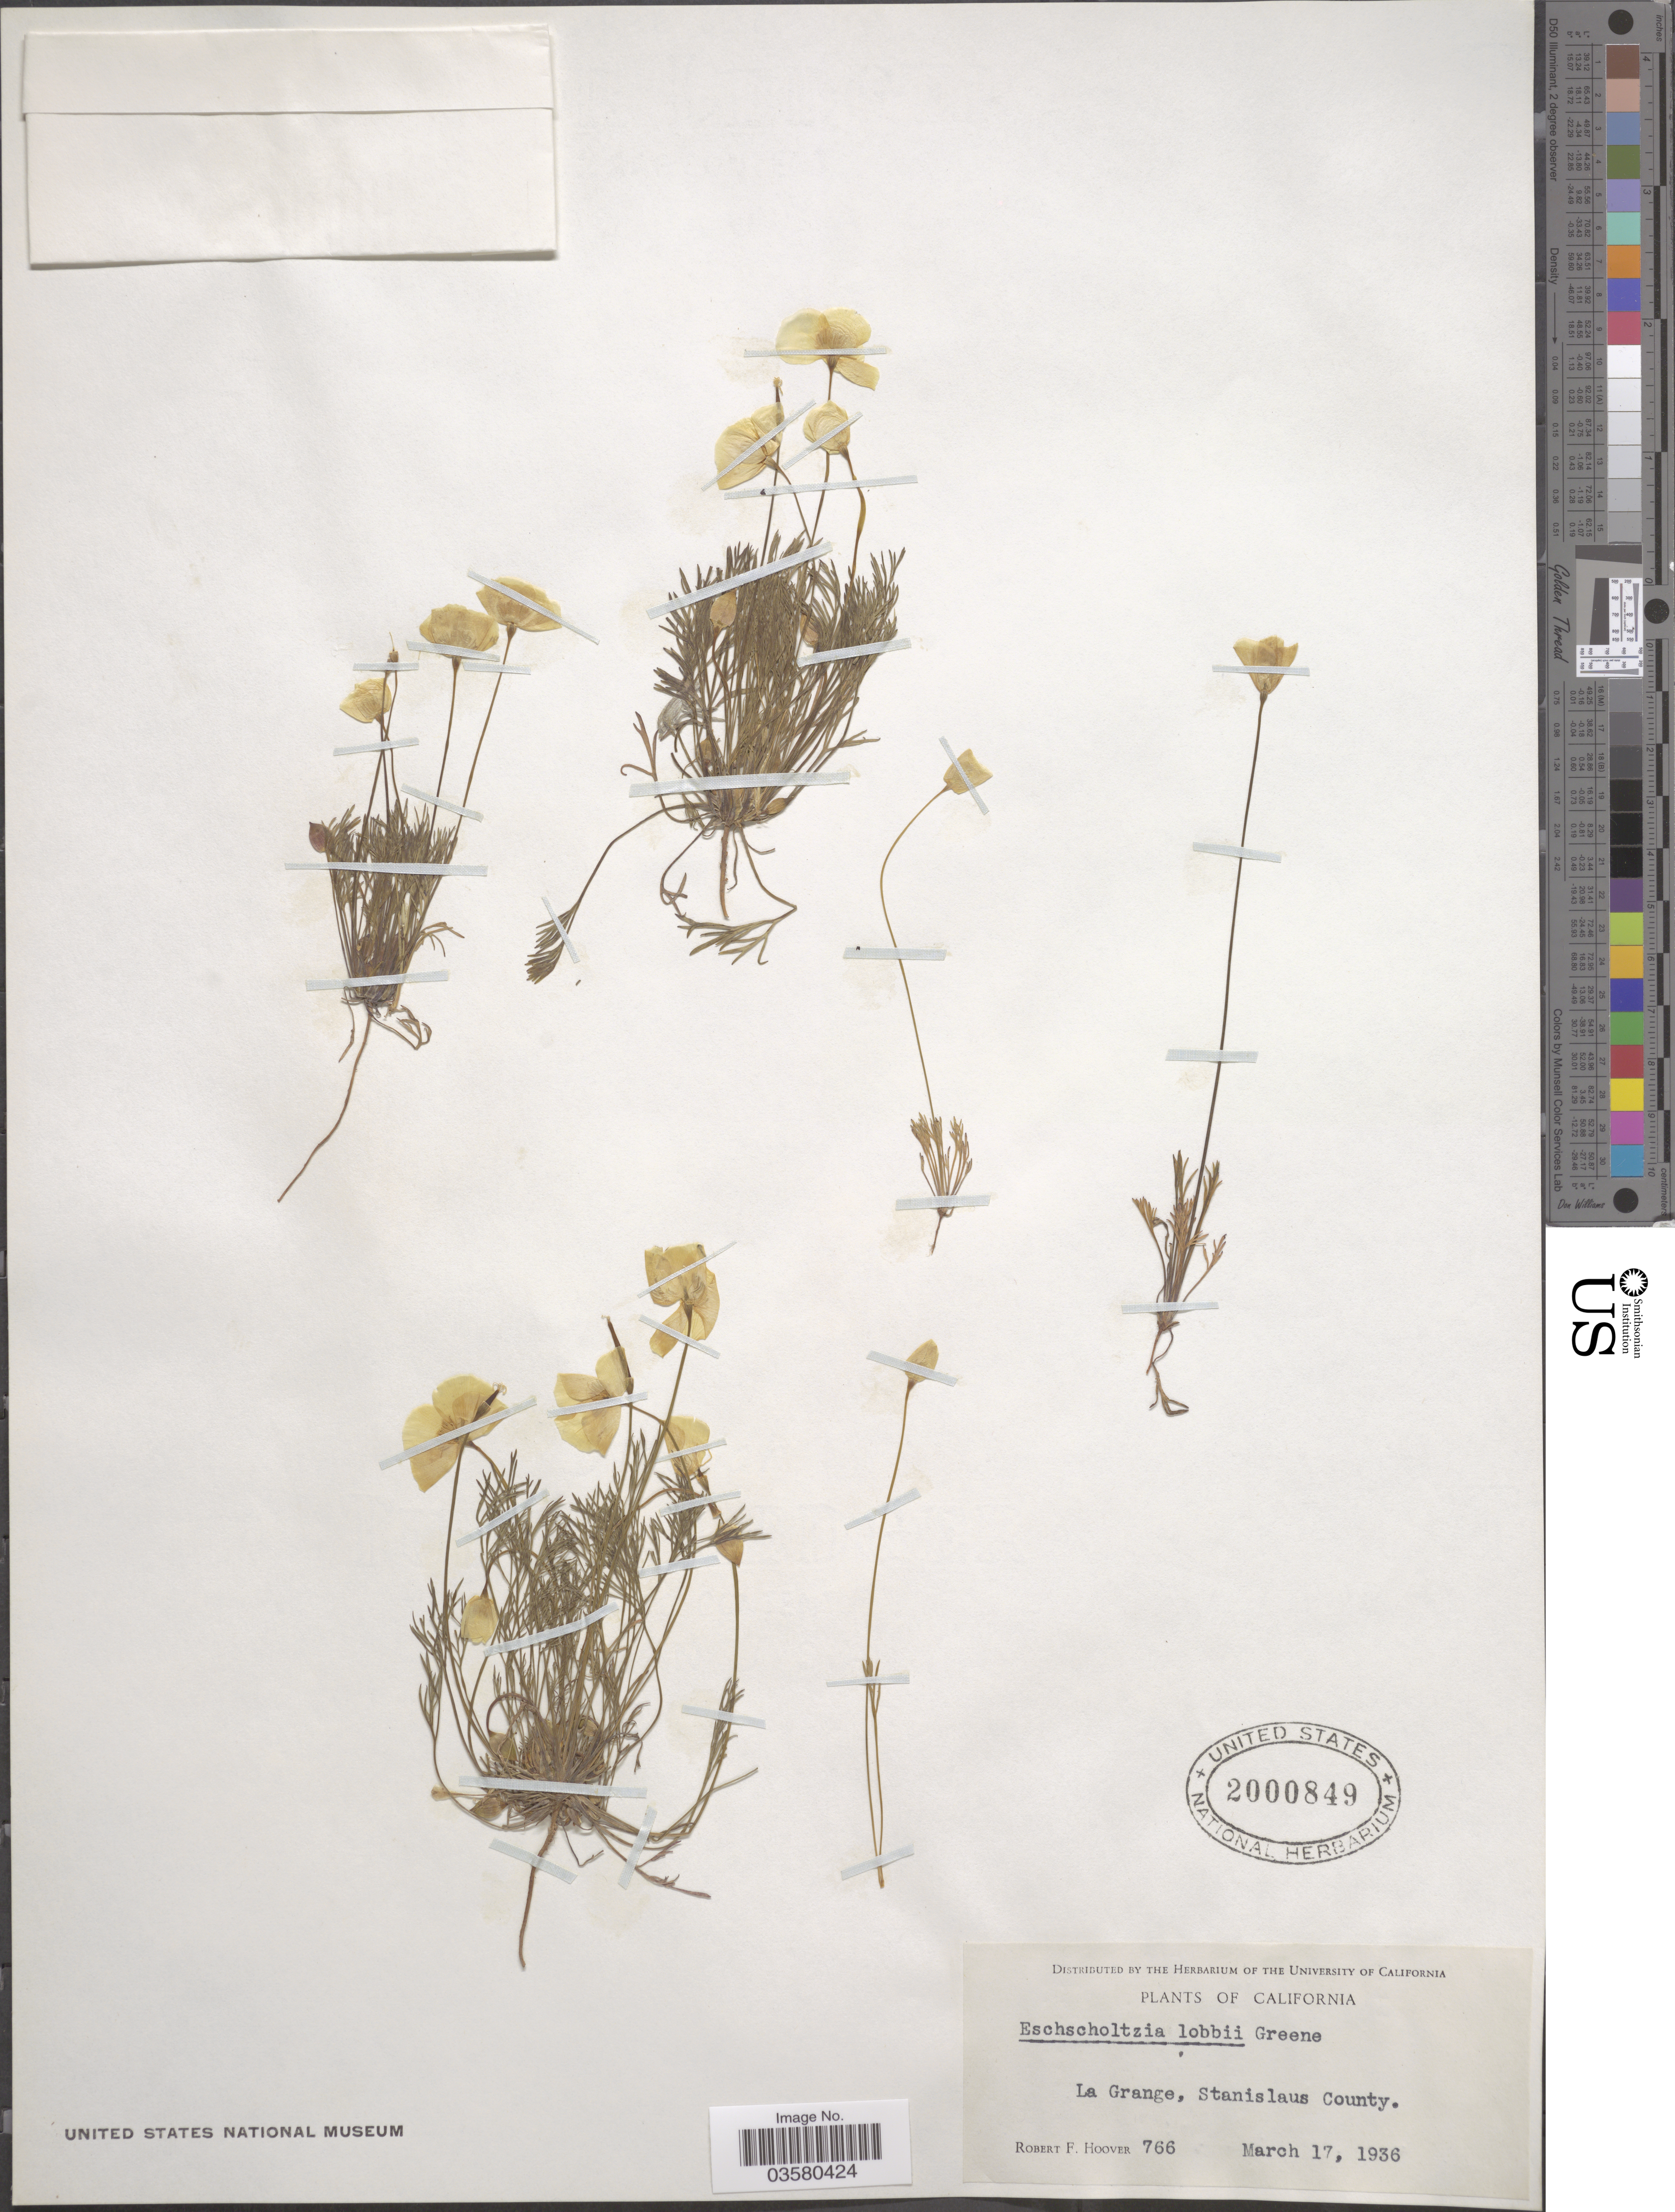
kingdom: Plantae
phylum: Tracheophyta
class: Magnoliopsida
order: Ranunculales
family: Papaveraceae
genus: Eschscholzia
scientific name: Eschscholzia lobbii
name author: Greene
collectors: R. F. Hoover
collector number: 766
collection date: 1936-03-17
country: United States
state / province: California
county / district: Stanislaus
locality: La Grange, Stanislaus County.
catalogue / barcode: US 2000849